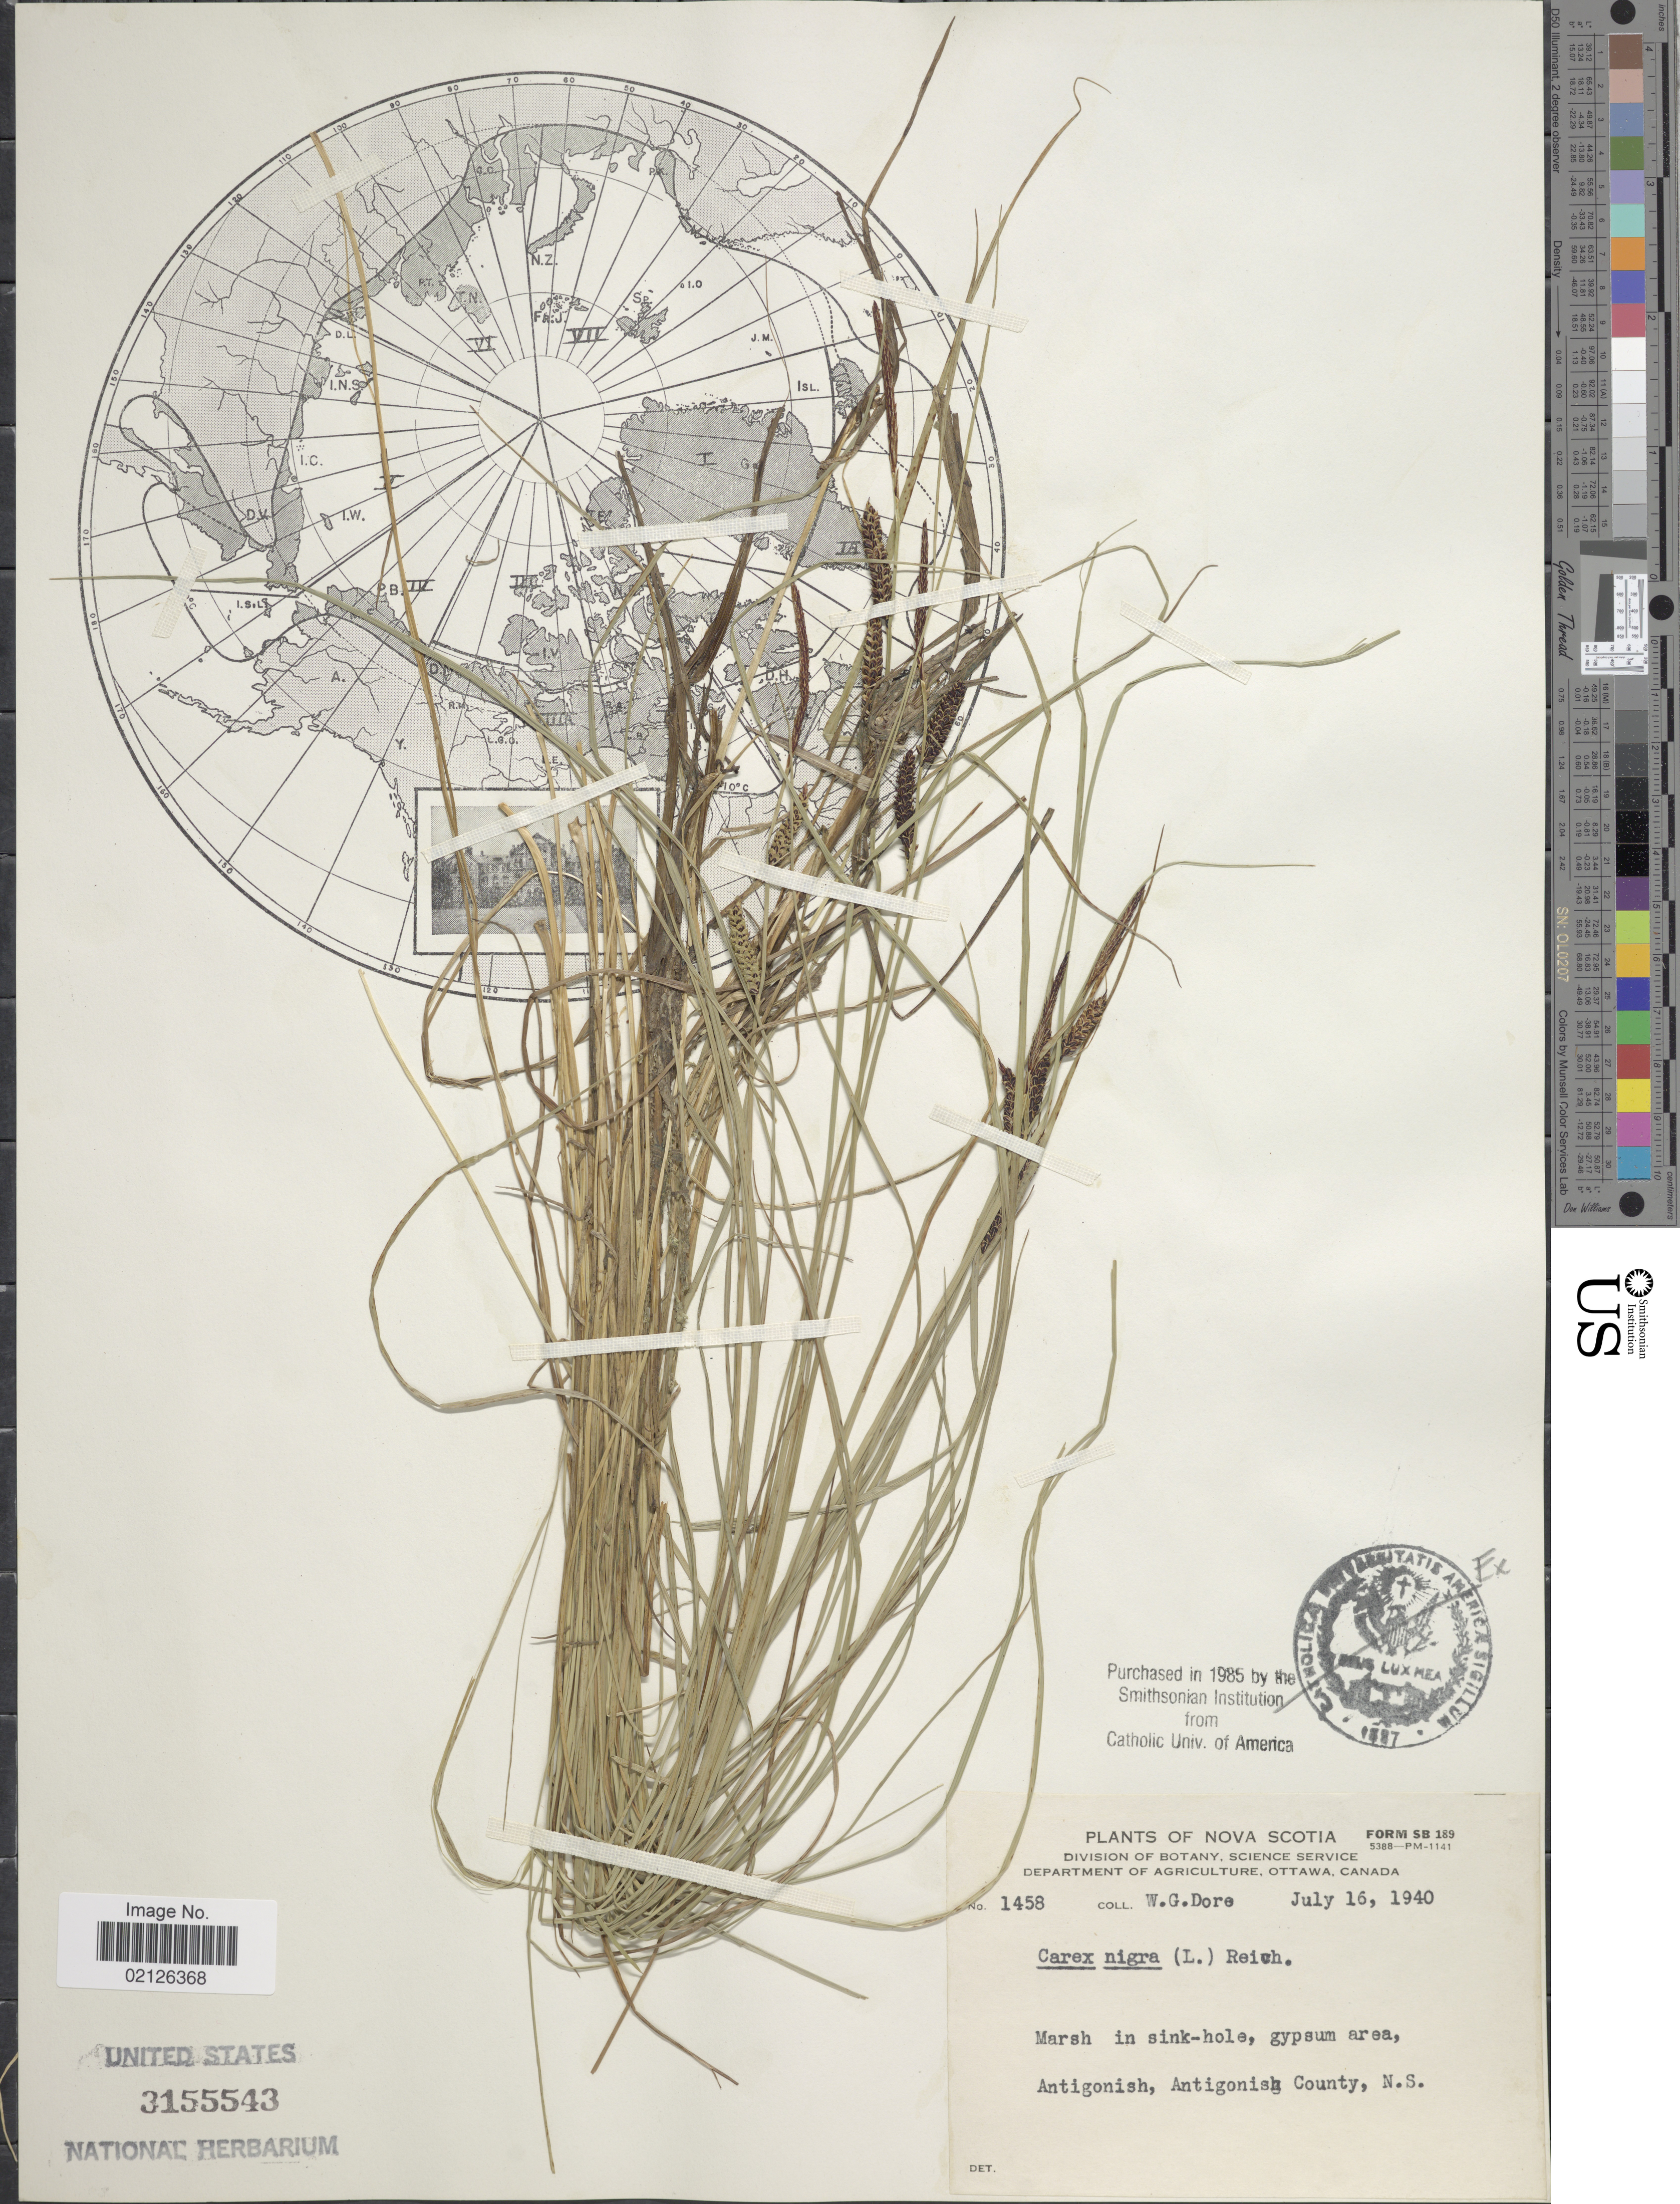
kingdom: Plantae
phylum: Tracheophyta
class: Liliopsida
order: Poales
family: Cyperaceae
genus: Carex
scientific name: Carex nigra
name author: (L.) Reichard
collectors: W. Dore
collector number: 1458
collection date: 1940-07-16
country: Canada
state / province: Nova Scotia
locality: Marsh in sink-hole, gypsum area, Antigonish, Antigonish County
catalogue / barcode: US 3155543